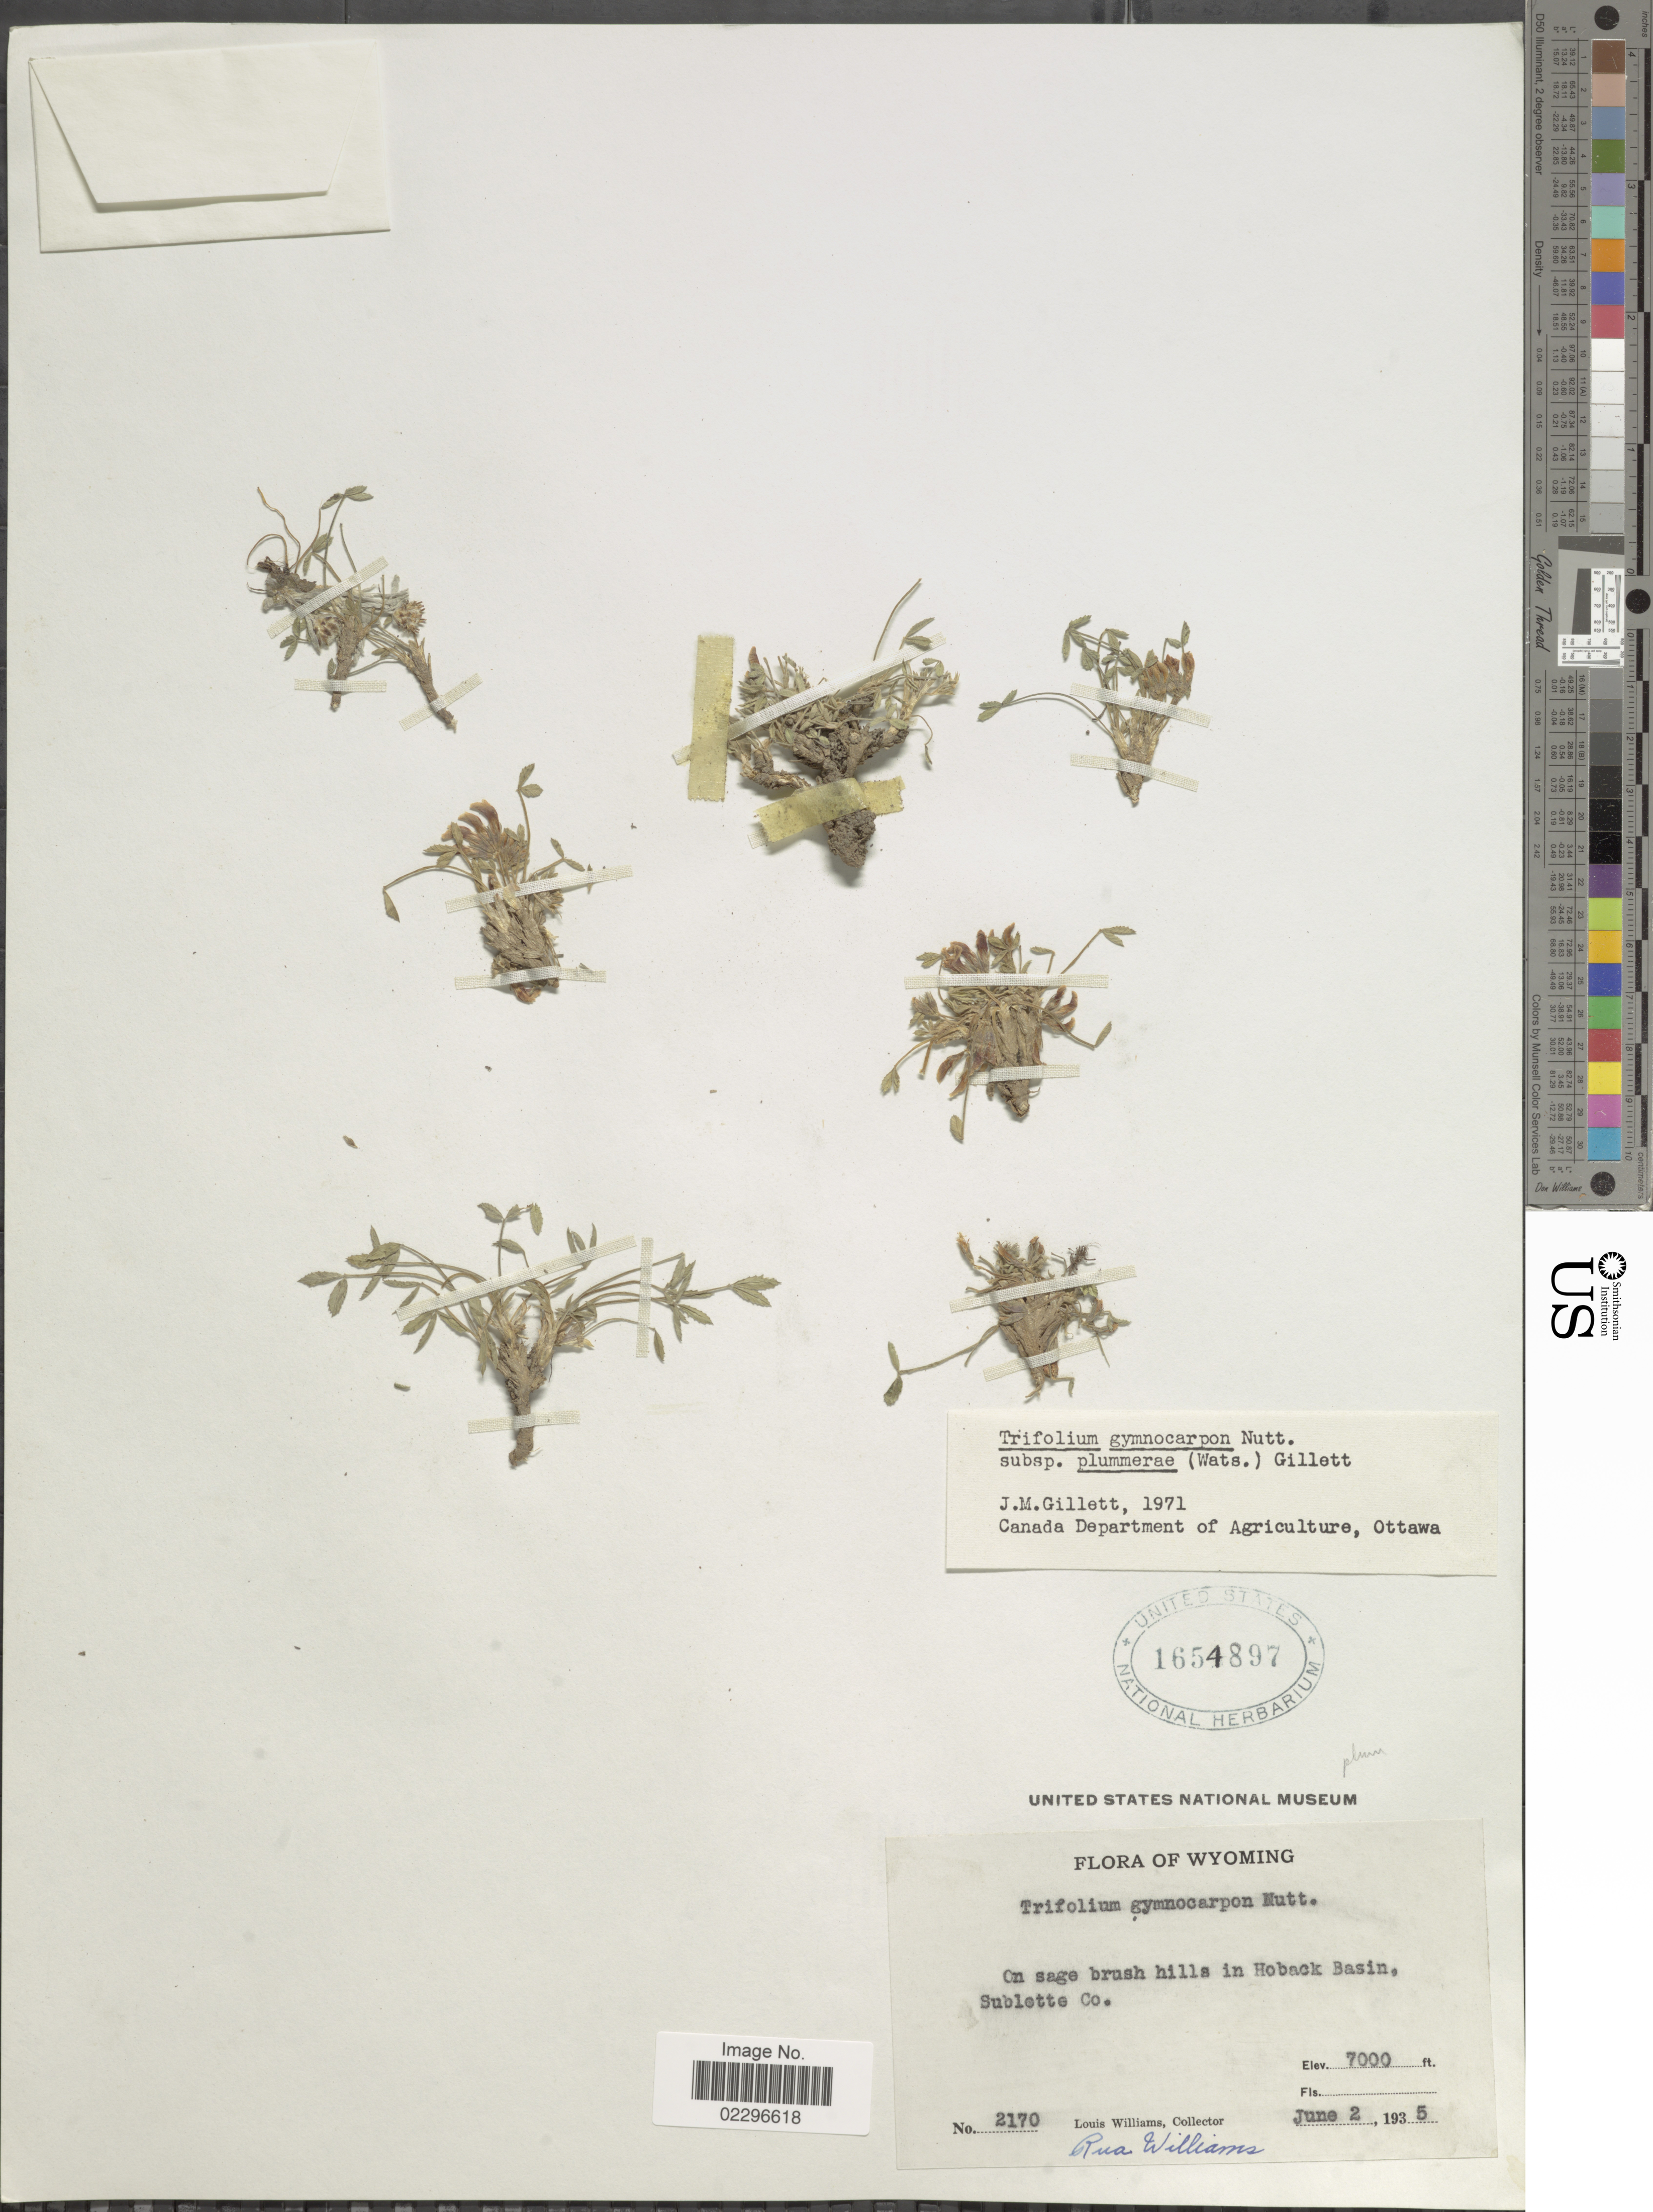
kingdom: Plantae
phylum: Tracheophyta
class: Magnoliopsida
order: Fabales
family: Fabaceae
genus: Trifolium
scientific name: Trifolium gymnocarpon var. plummerae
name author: (S. Watson) J.S. Martin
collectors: L. O. Williams & R. P. Williams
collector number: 2170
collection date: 1935-06-02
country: United States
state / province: Wyoming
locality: On sage brush hills in Hoback Basin, Sublette Co.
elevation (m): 2134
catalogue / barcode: US 1654897